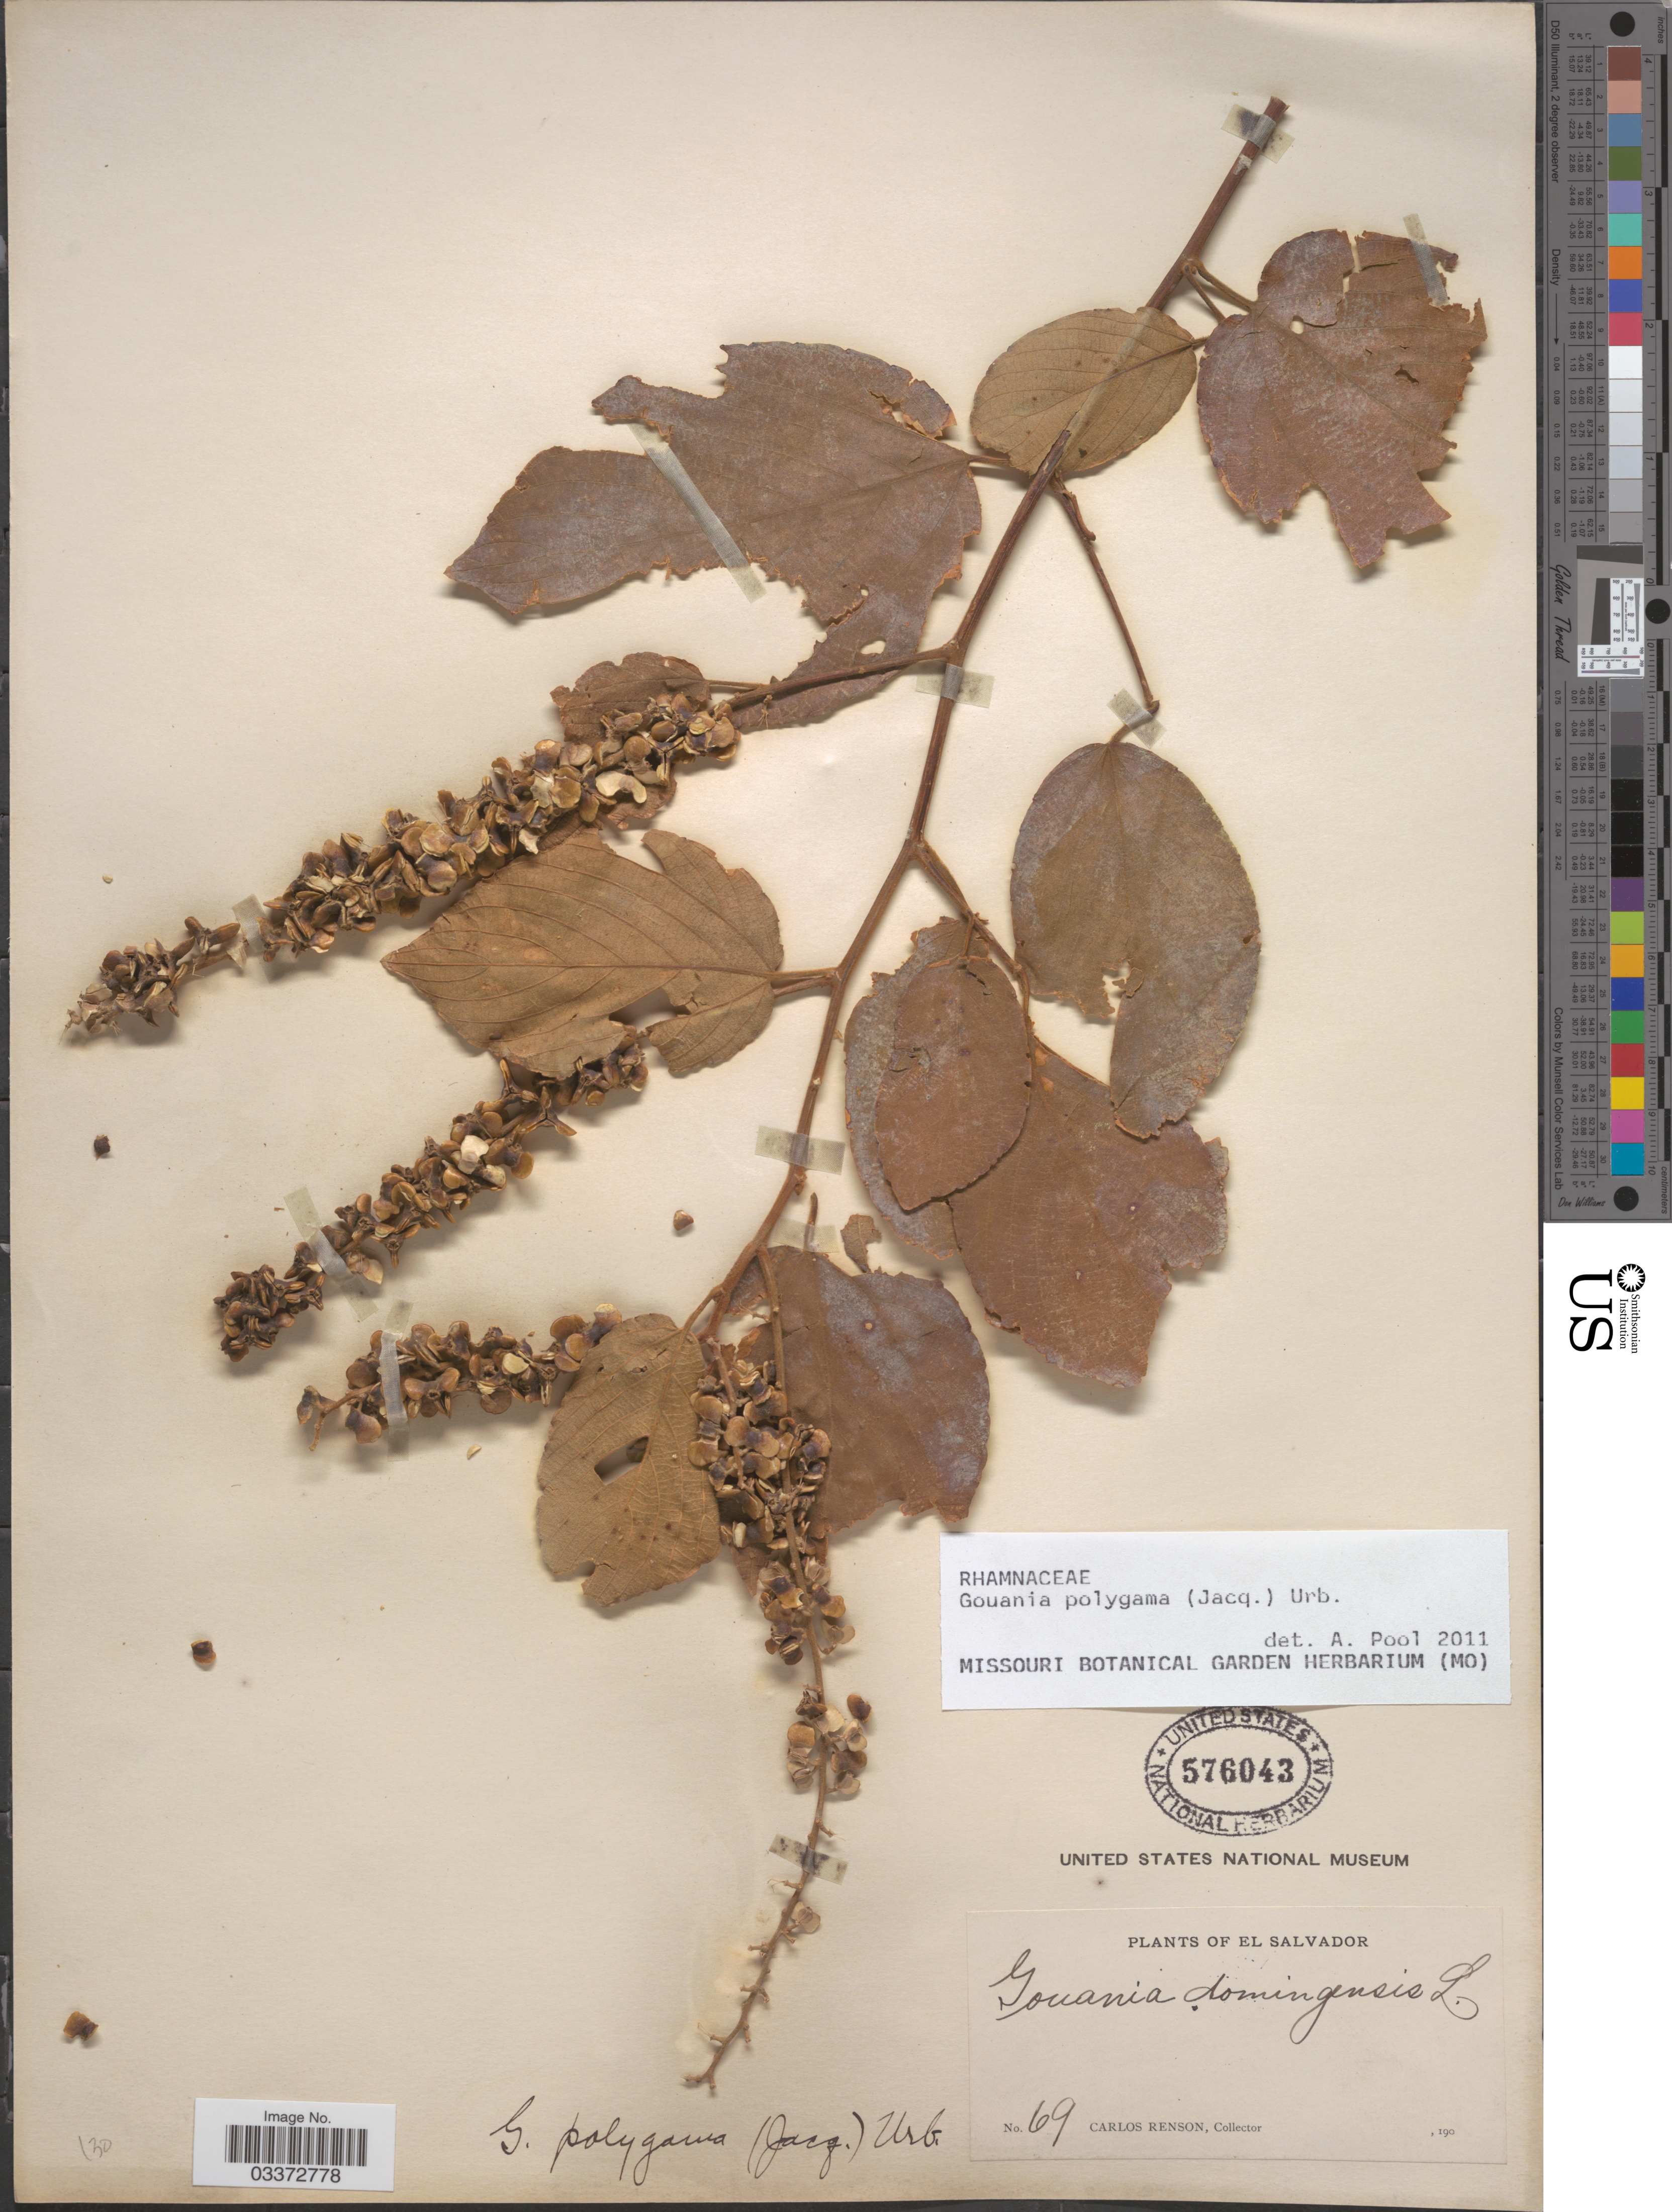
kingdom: Plantae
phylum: Tracheophyta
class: Magnoliopsida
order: Rosales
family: Rhamnaceae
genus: Gouania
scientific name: Gouania polygama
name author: (Jacq.) Urb.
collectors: C. Renson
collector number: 69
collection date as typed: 190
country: El Salvador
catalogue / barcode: US 576043